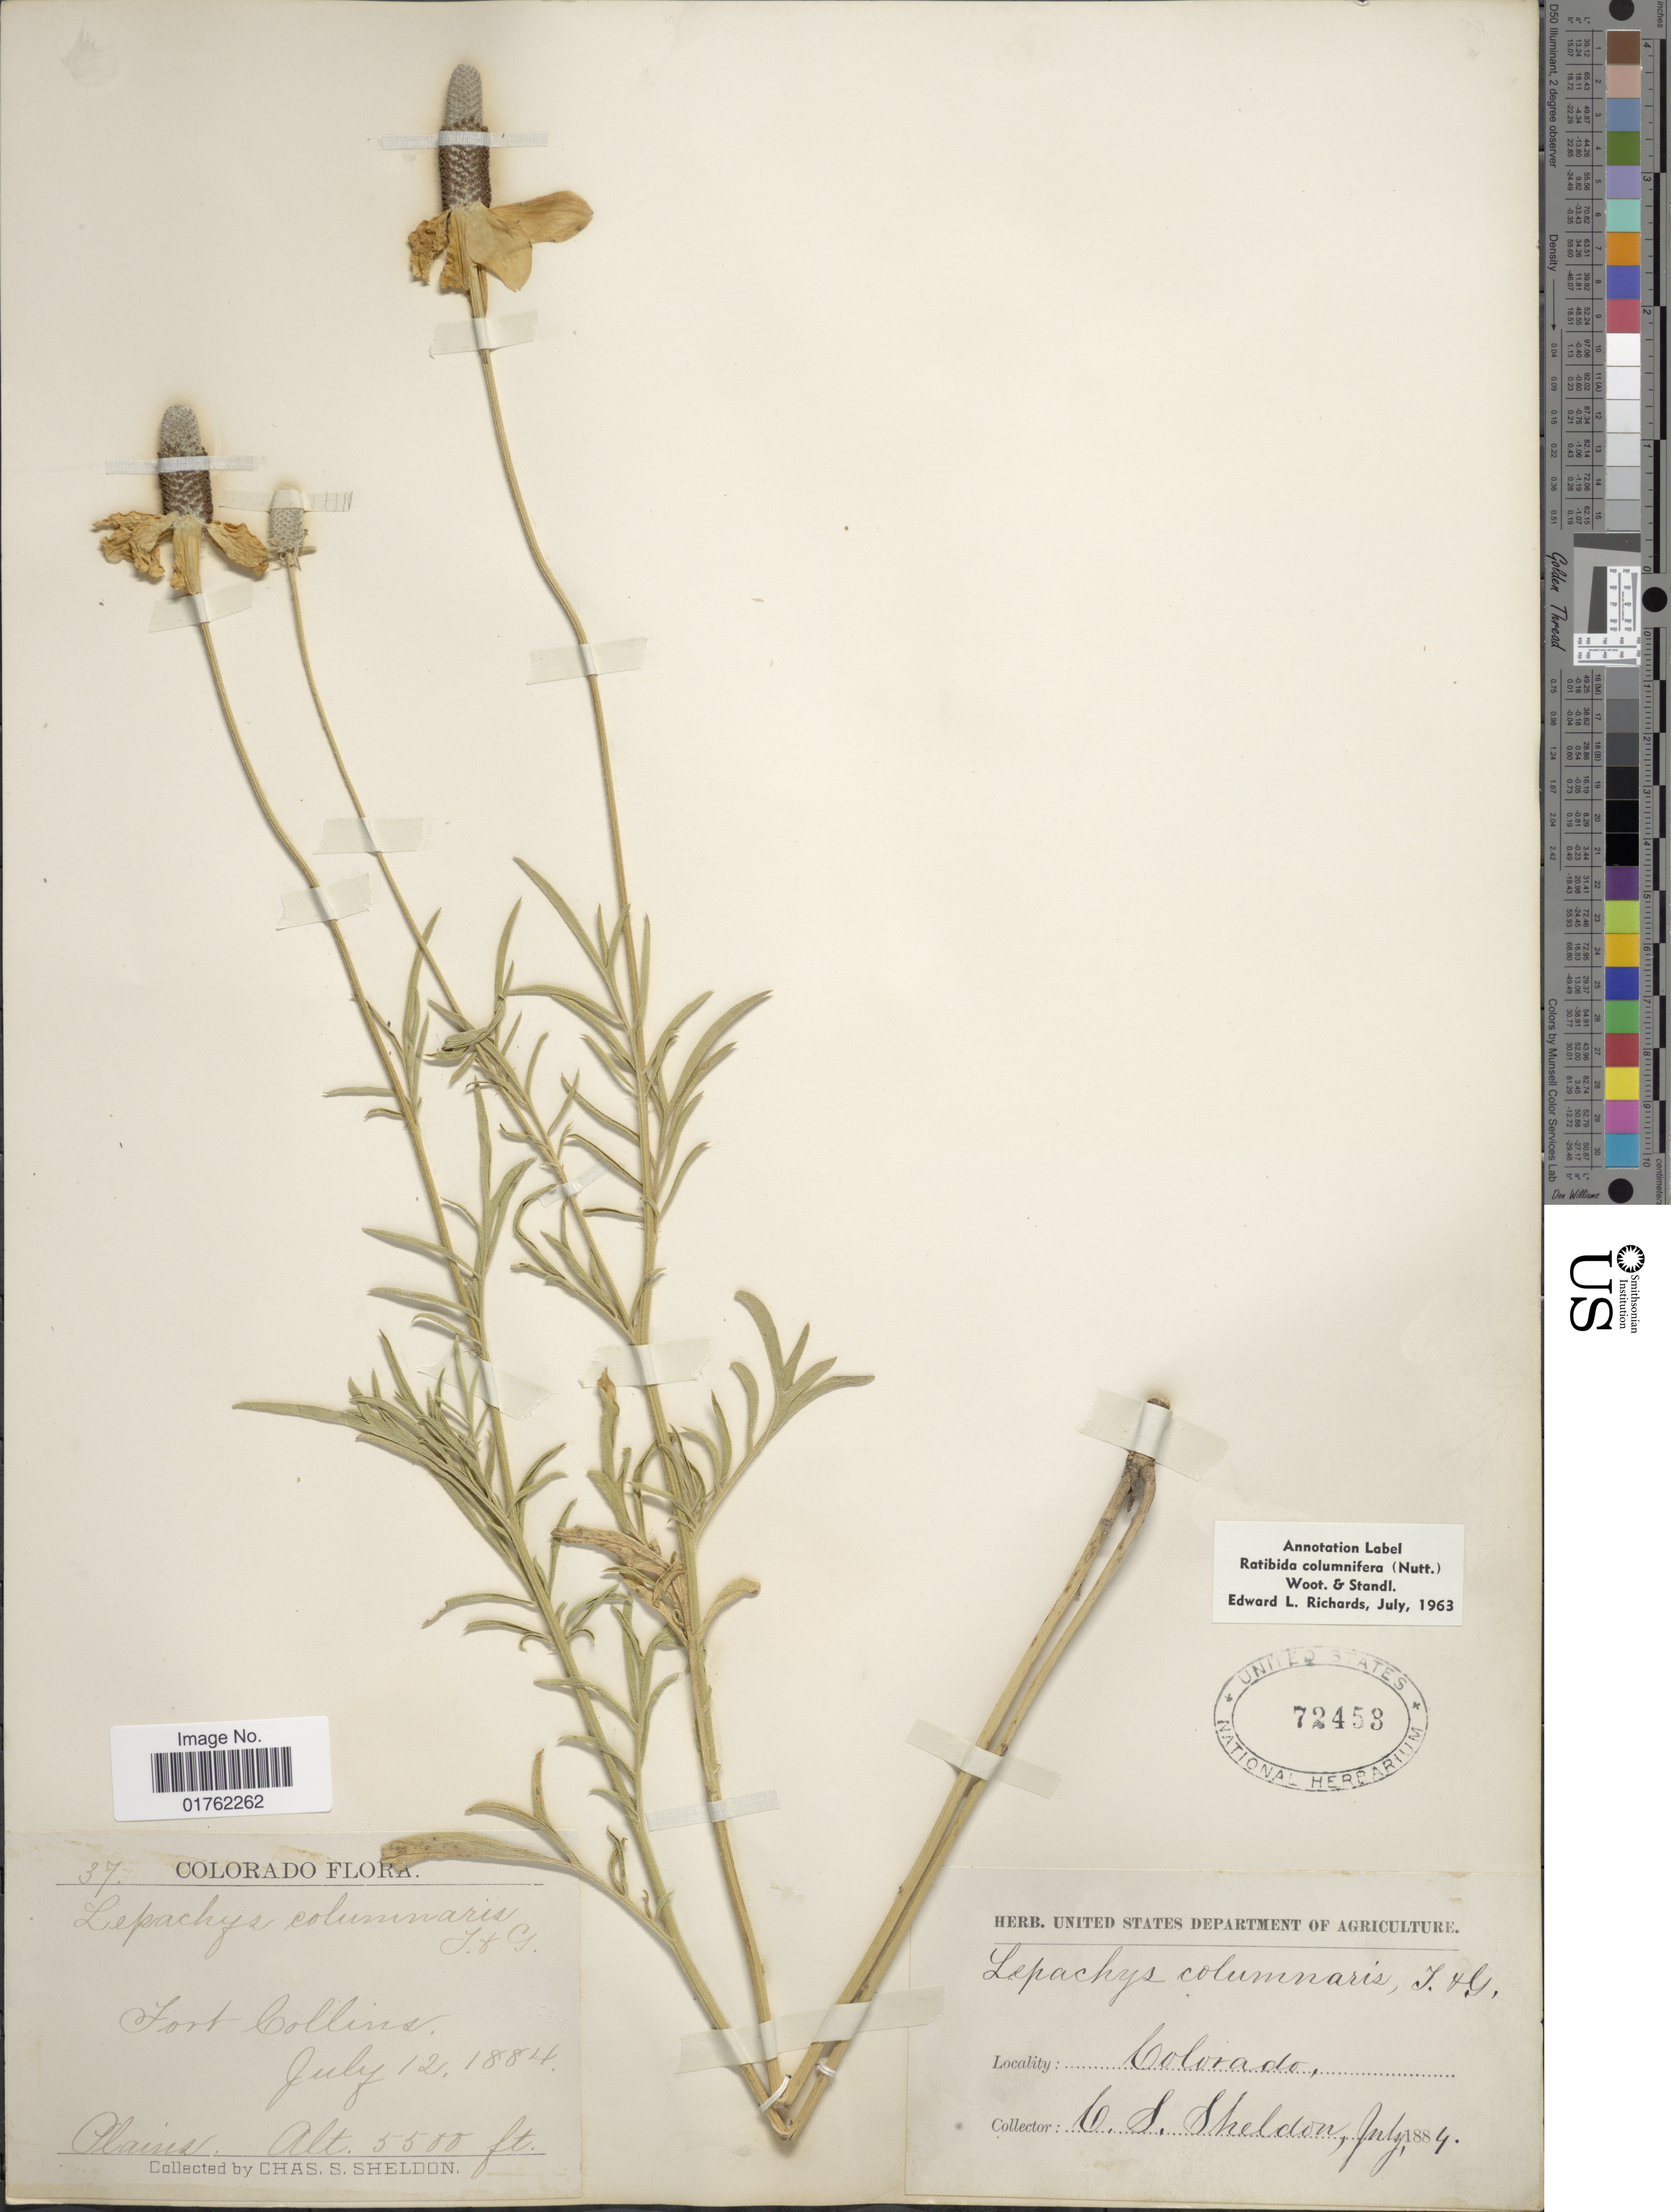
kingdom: Plantae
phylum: Tracheophyta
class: Magnoliopsida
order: Asterales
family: Asteraceae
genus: Ratibida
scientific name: Ratibida columnaris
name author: (Pursh) D. Don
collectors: C. S. Sheldon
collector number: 37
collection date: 1884-07-12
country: United States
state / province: Colorado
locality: Fort Collins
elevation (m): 1676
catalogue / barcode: US 72458